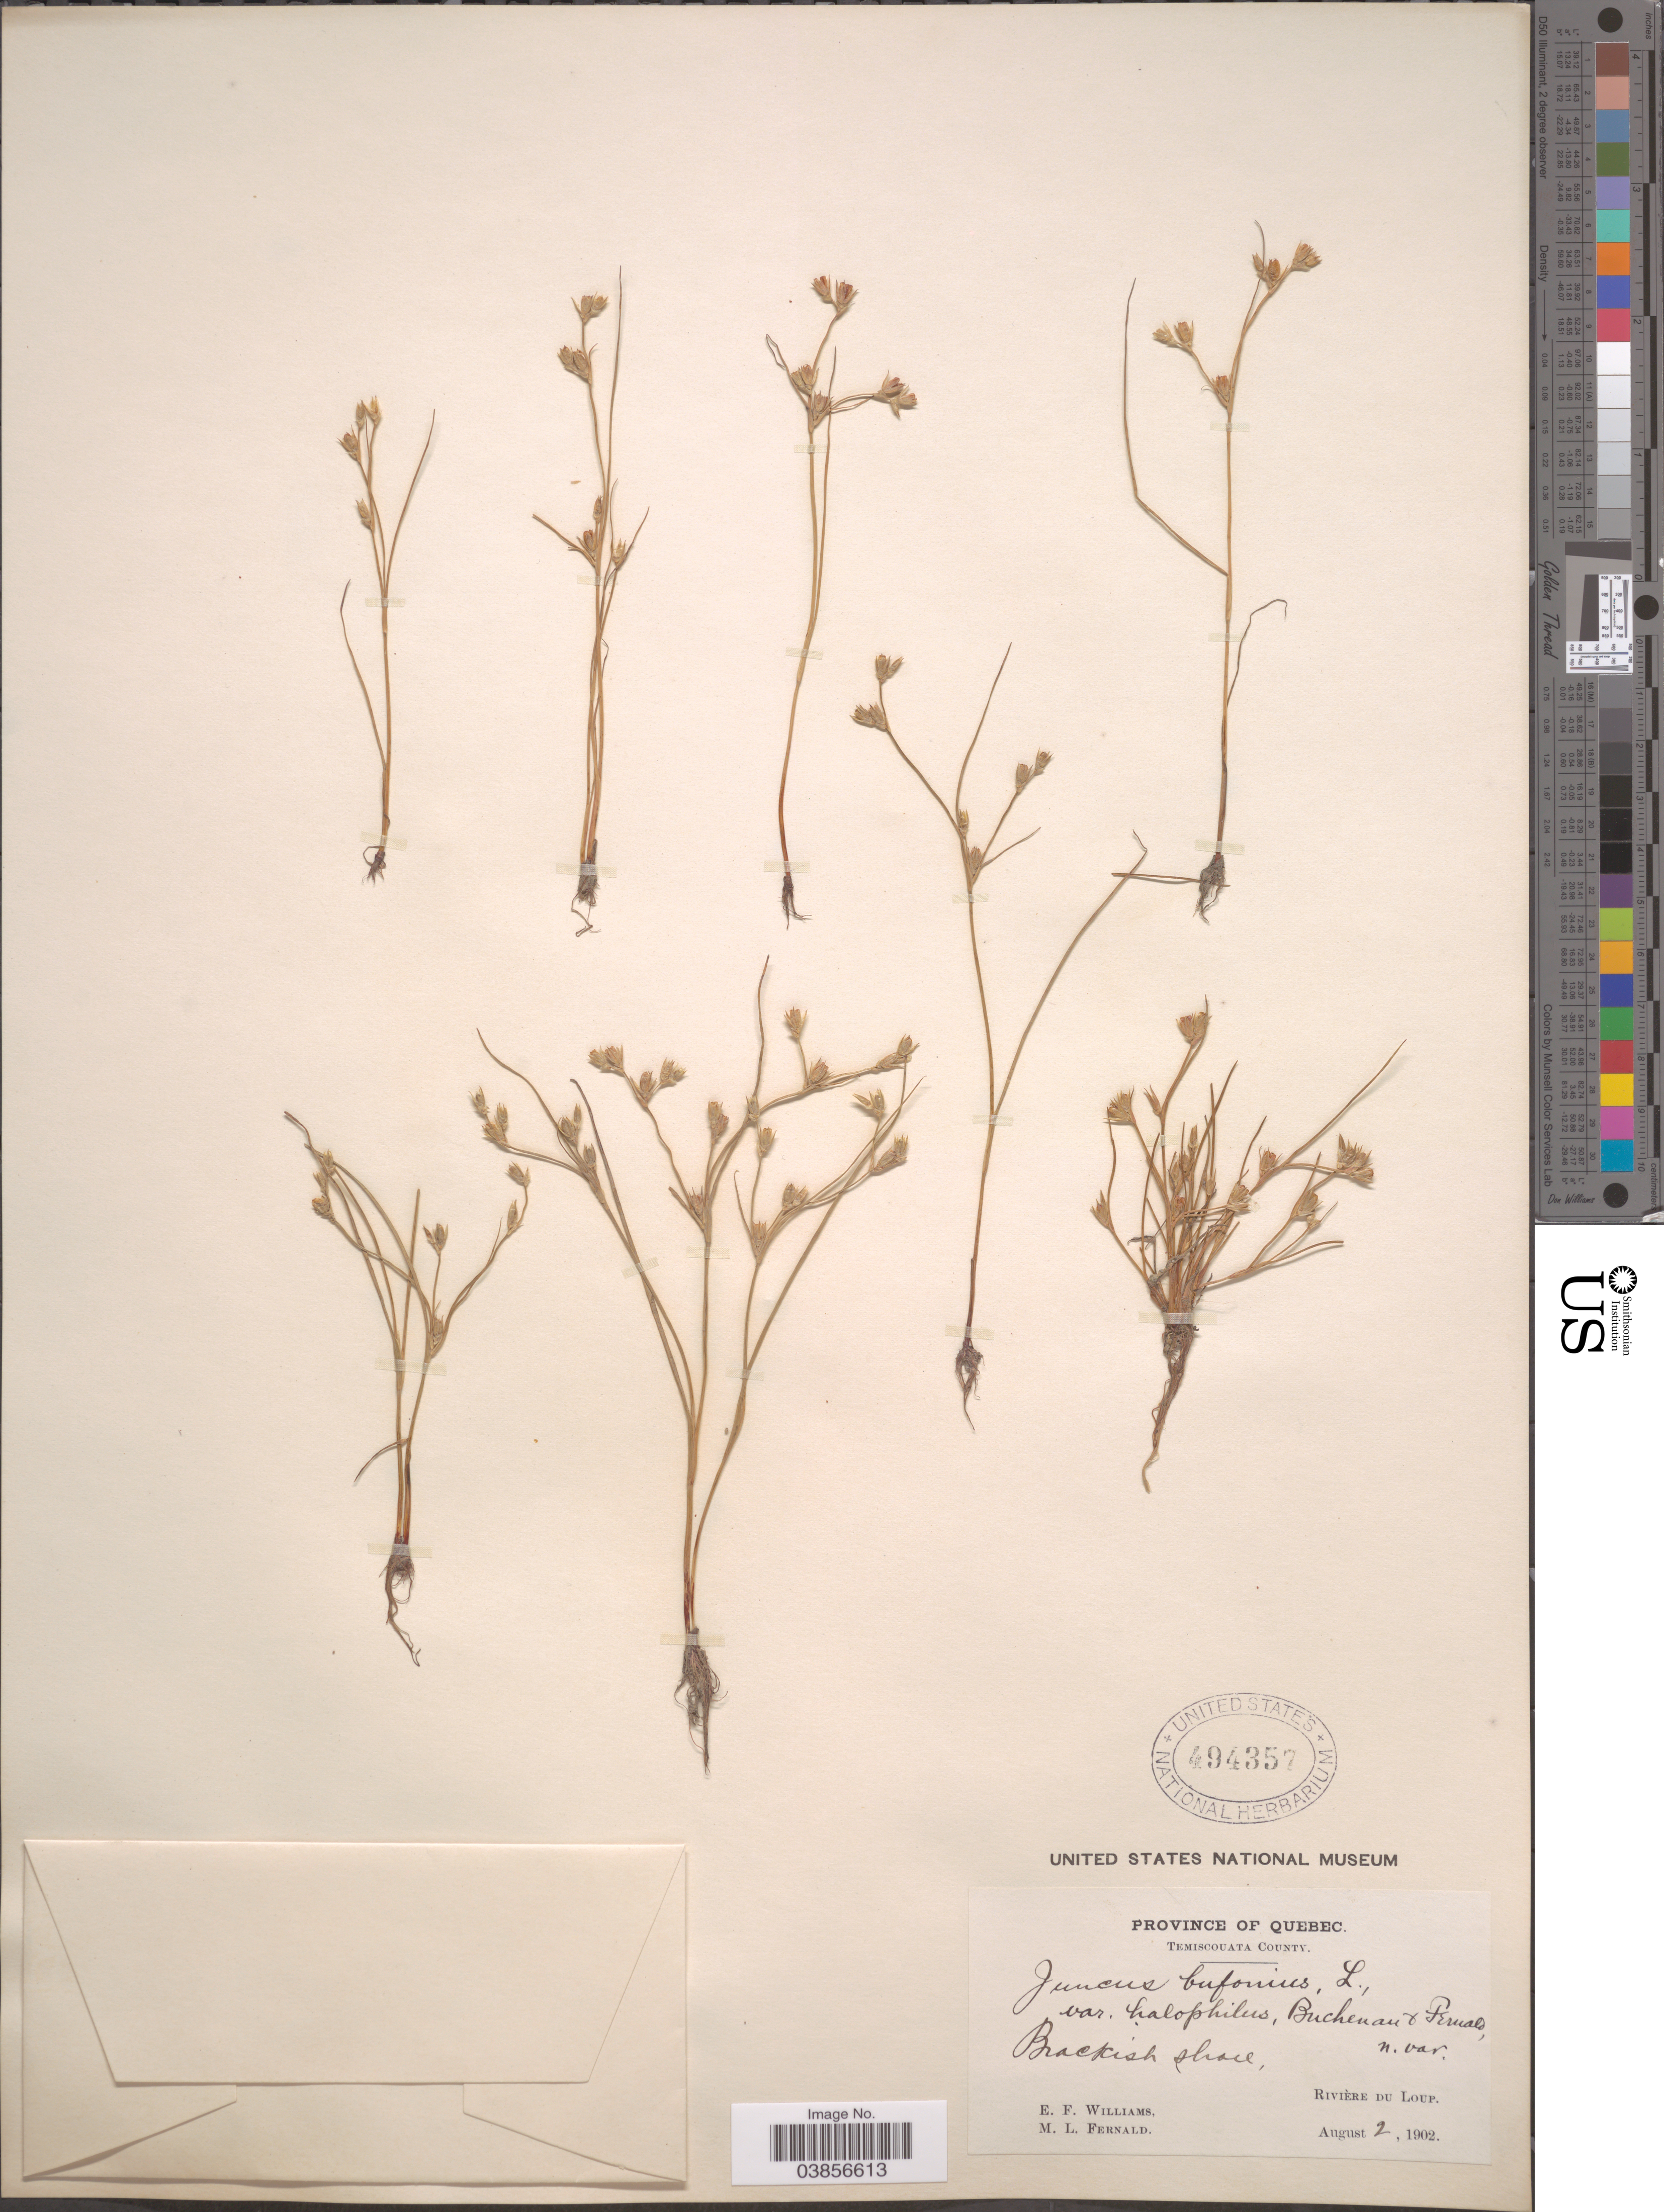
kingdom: Plantae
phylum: Tracheophyta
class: Liliopsida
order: Poales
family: Juncaceae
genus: Juncus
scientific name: Juncus ranarius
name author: Songeon & E.P. Perrier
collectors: E. Williams & M. L. Fernald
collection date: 1902-08-02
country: Canada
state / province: Quebec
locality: Temiscouata County. Brackish shore, Rivière du Loup.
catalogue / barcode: US 494357